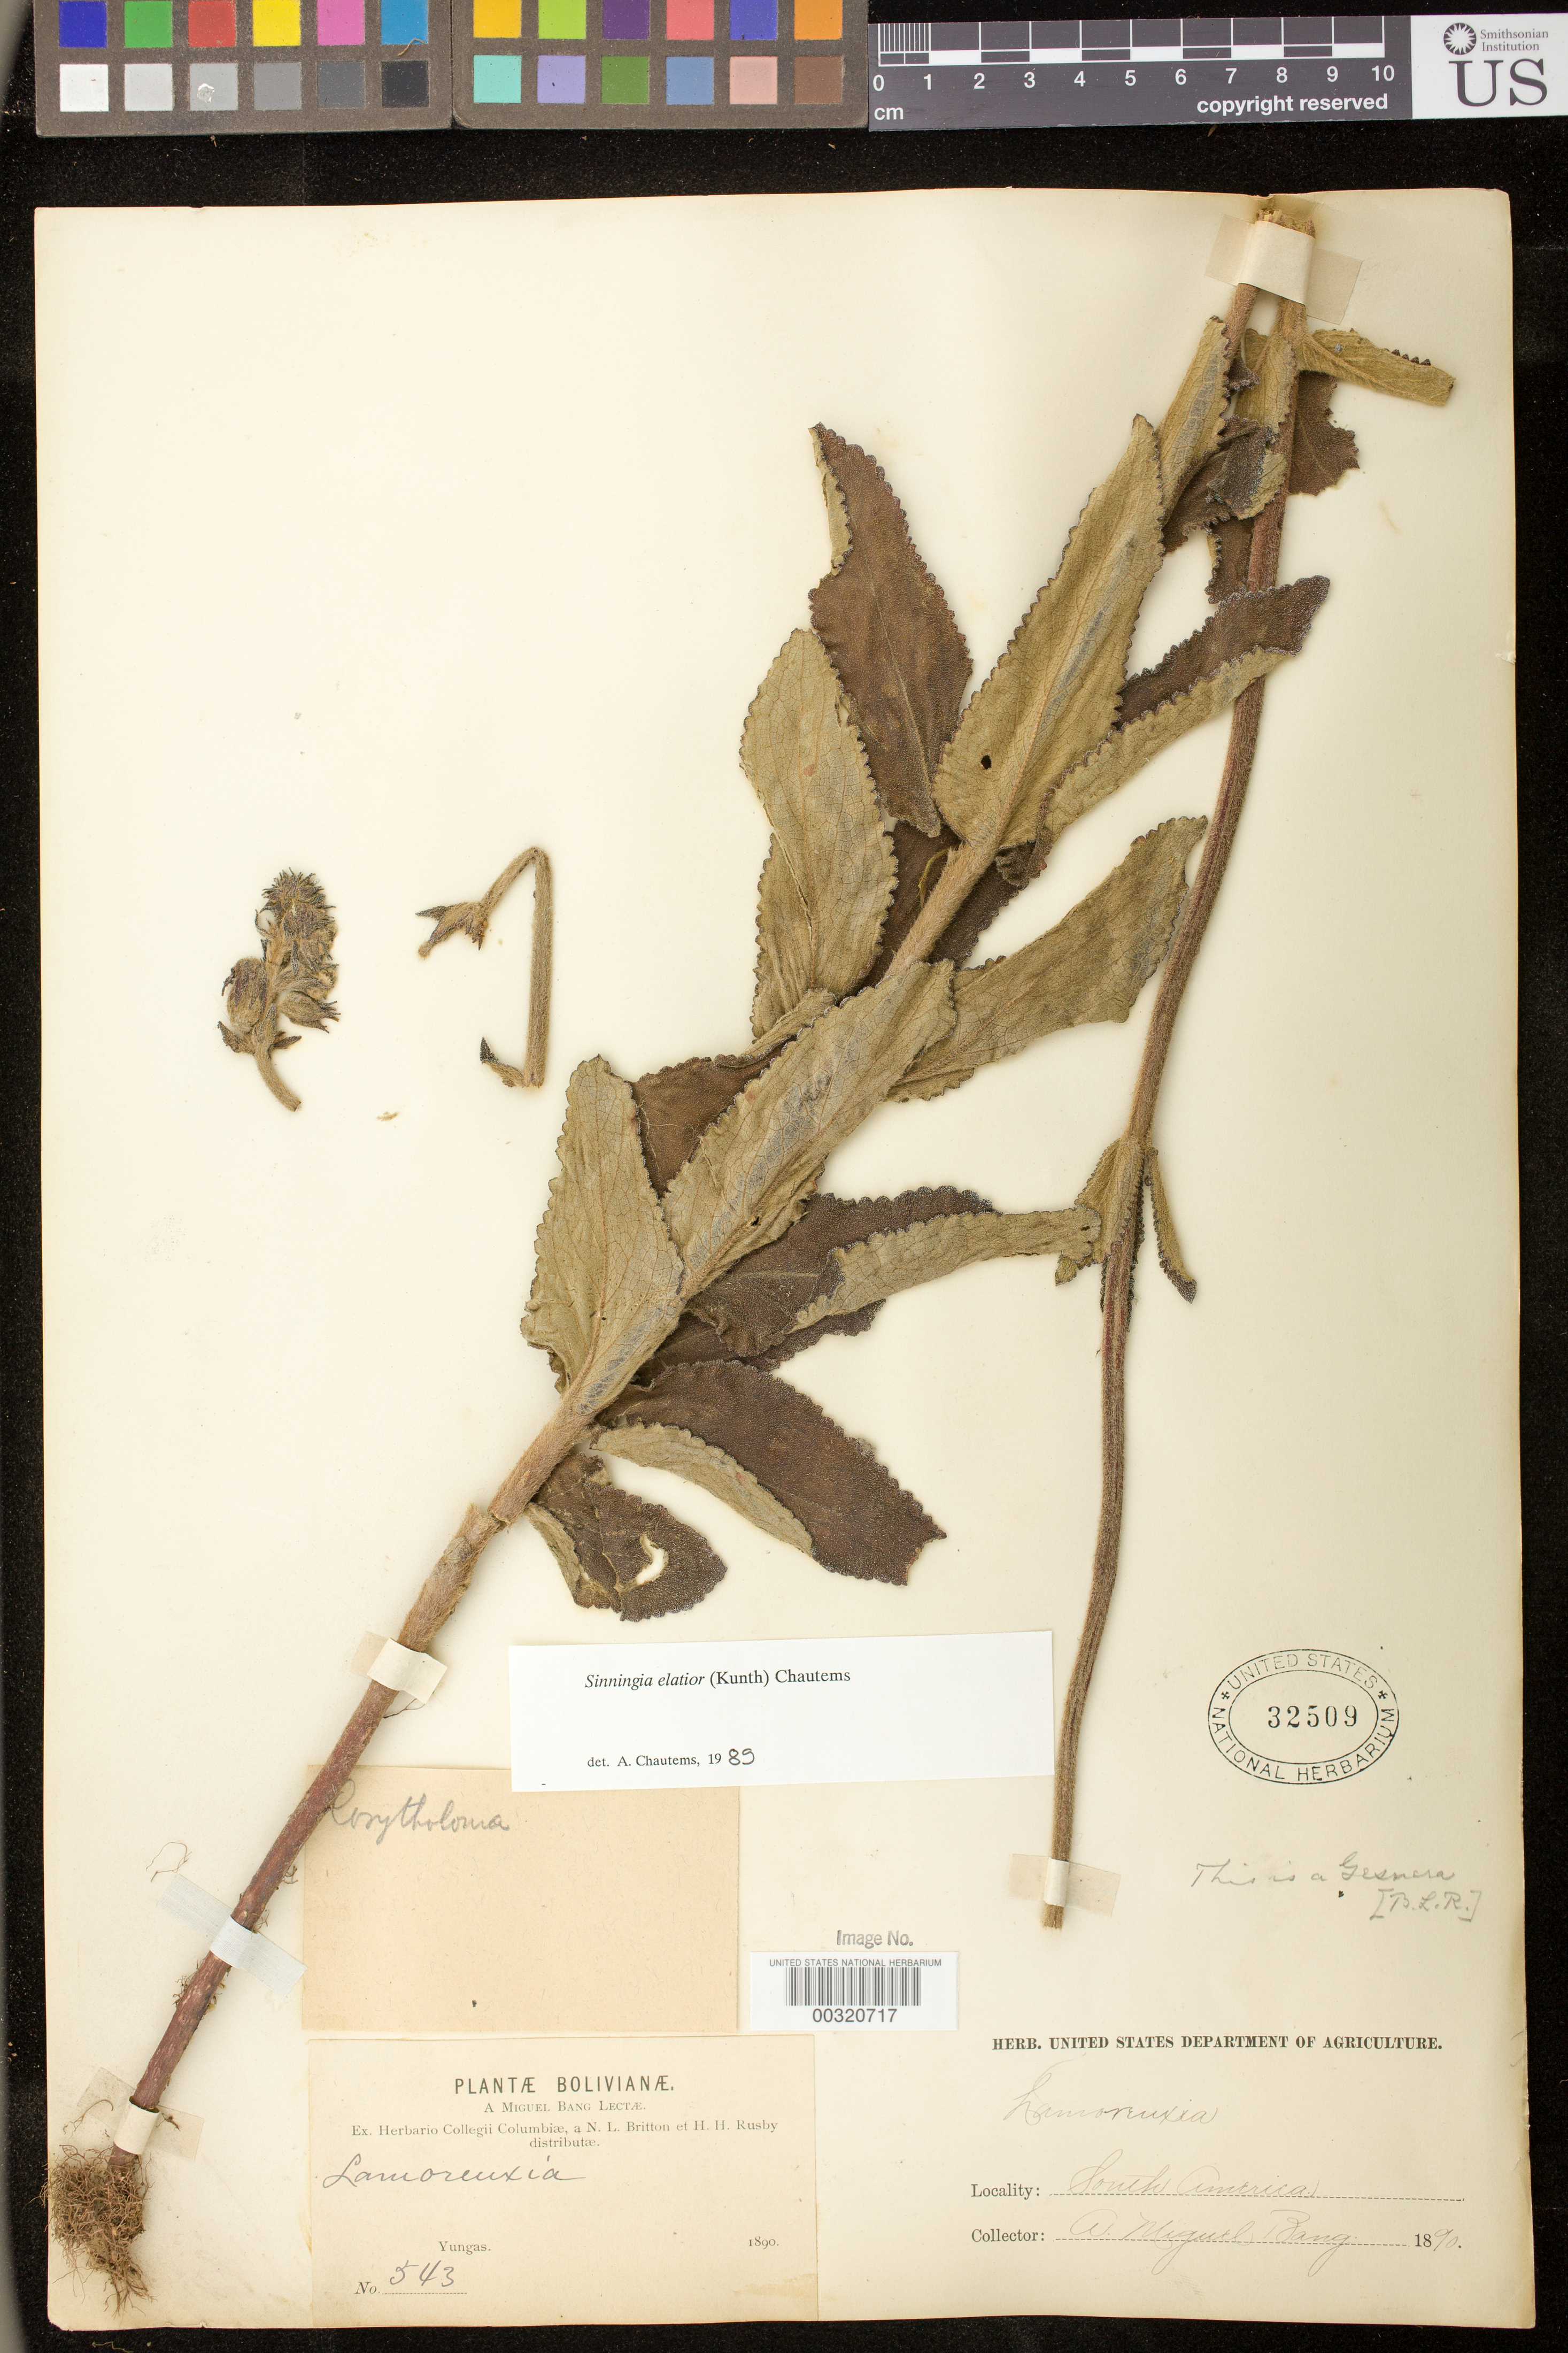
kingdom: Plantae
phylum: Tracheophyta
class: Magnoliopsida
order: Lamiales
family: Gesneriaceae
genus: Sinningia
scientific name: Sinningia elatior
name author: (Kunth) Chautems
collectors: M. Bang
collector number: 543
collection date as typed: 1890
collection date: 1890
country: Bolivia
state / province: La Paz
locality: Yungas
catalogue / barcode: US 32509